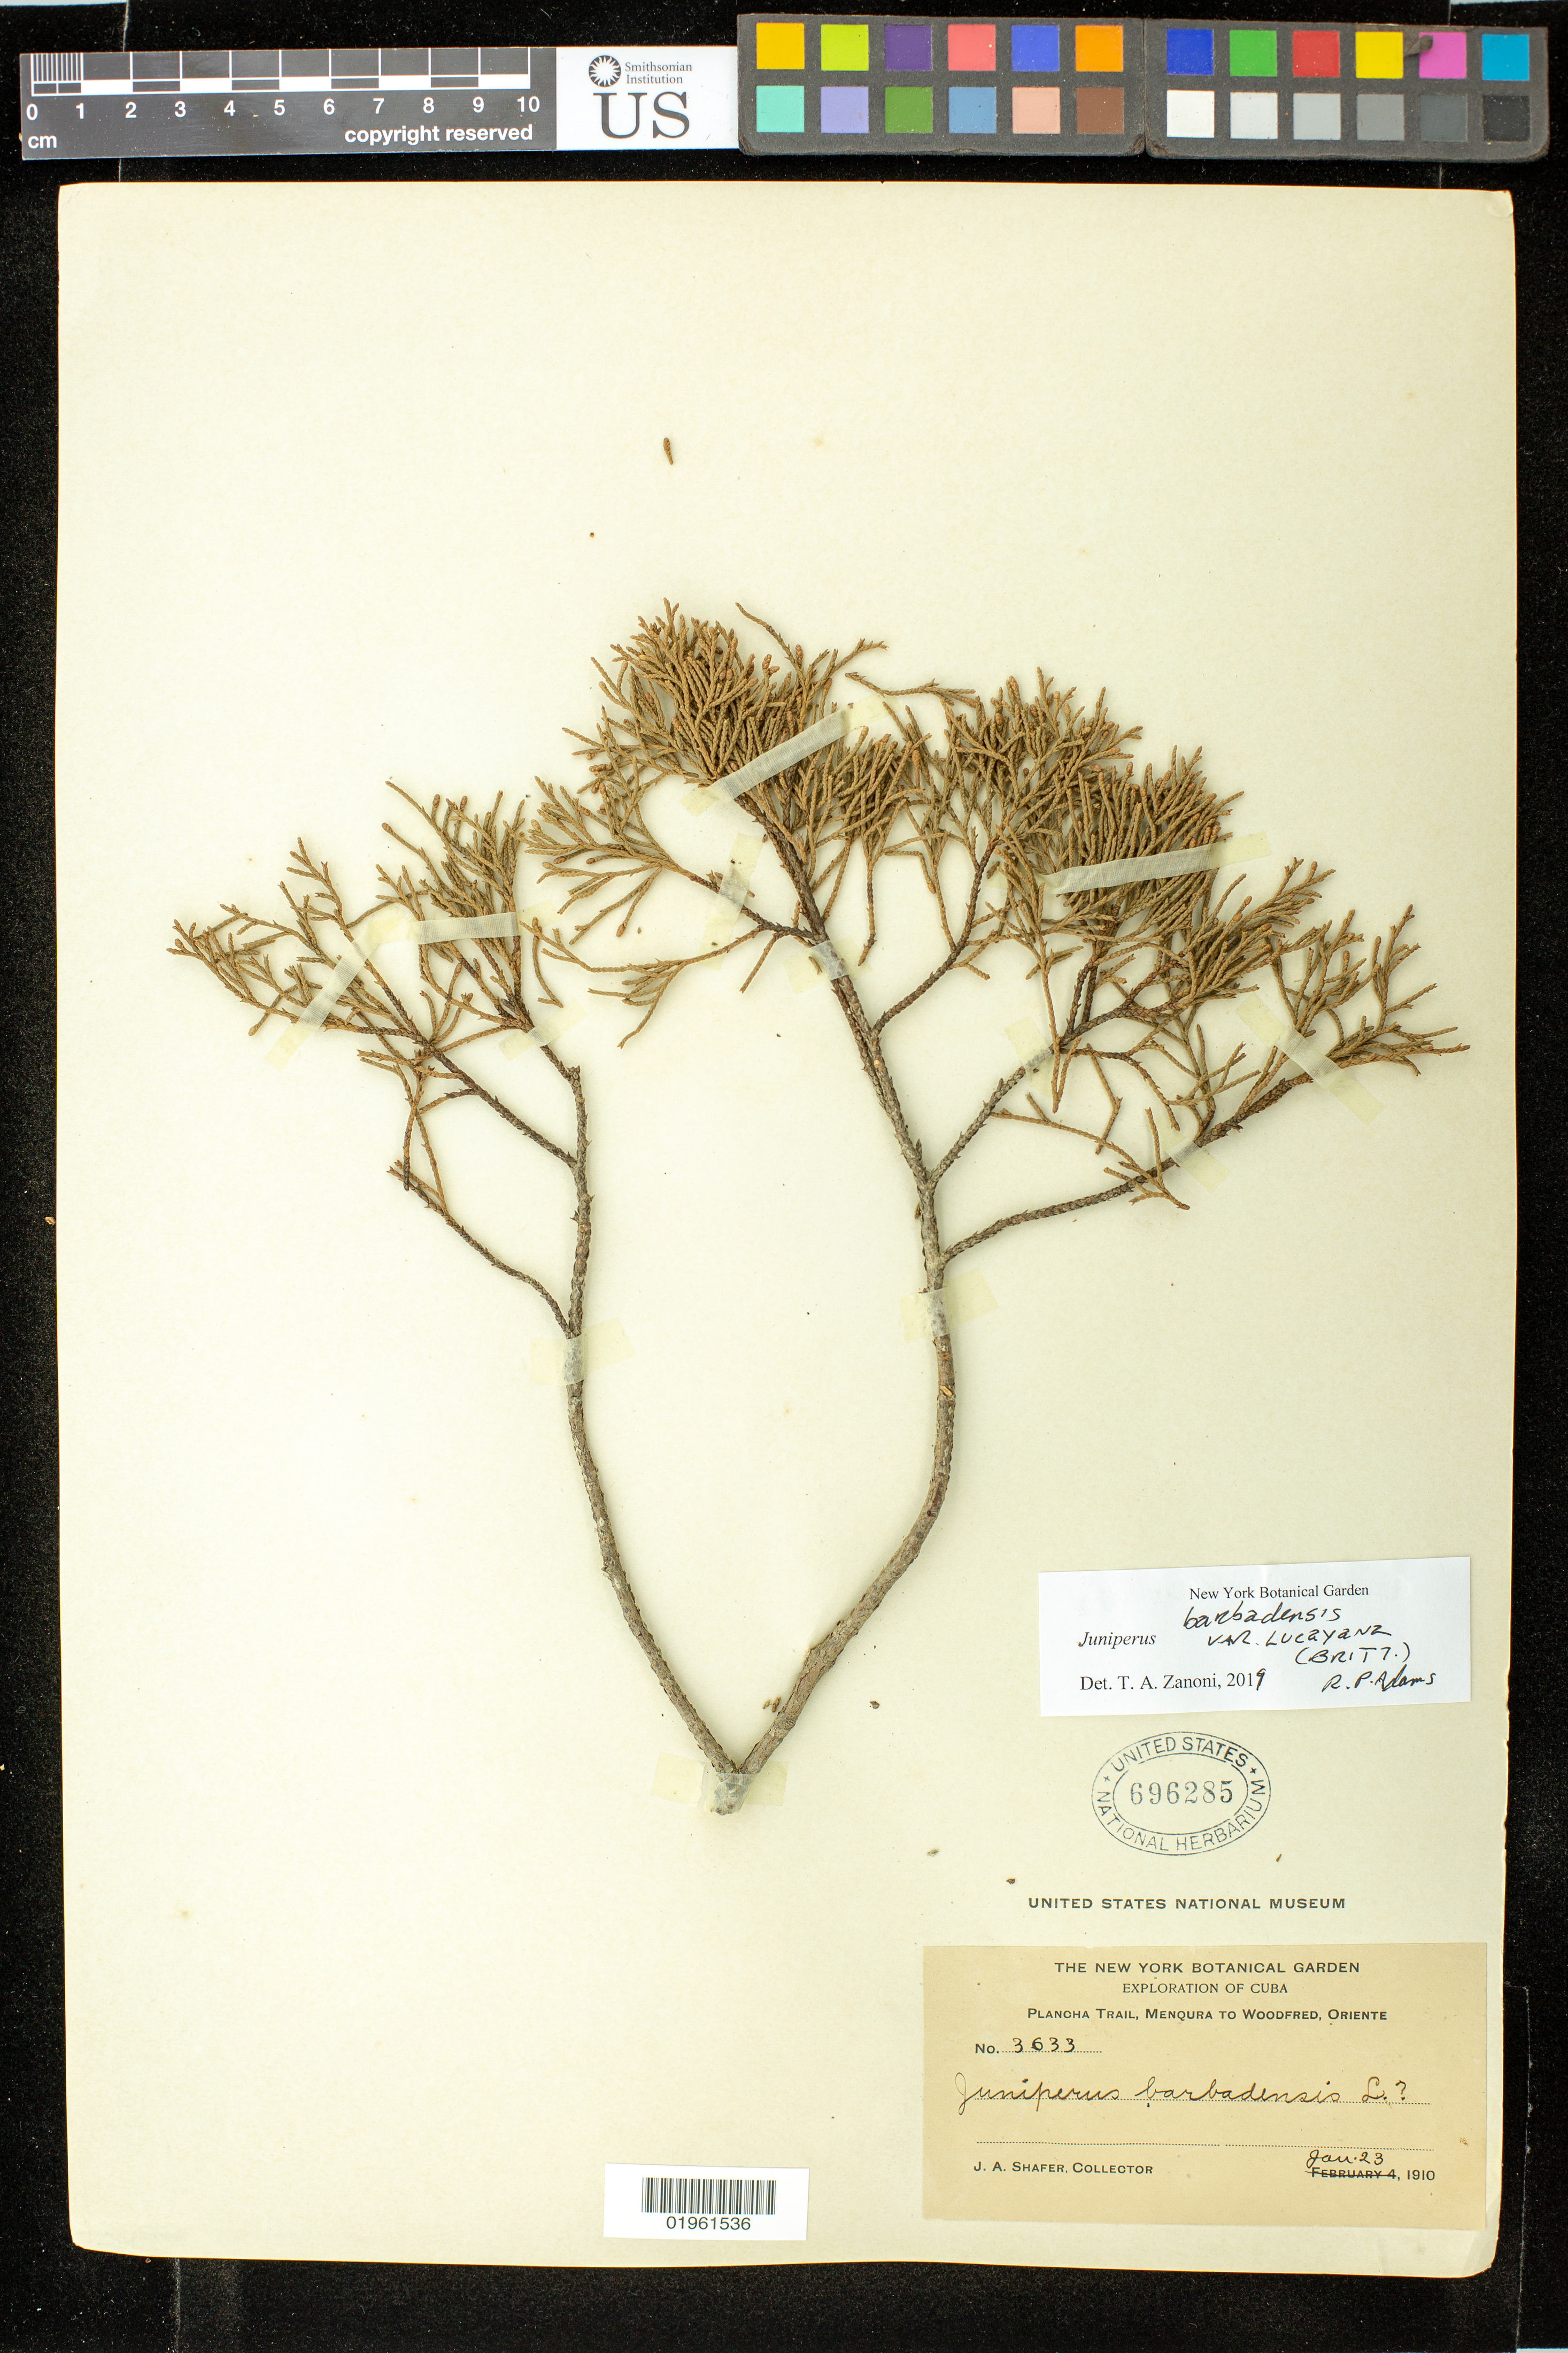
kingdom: Plantae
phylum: Tracheophyta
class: Pinopsida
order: Pinales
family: Cupressaceae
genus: Juniperus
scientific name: Juniperus barbadensis var. lucayana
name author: (Britton) R.P. Adams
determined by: Zanoni, T. A., (NY), New York Botanical Garden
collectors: J. A. Shafer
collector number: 3633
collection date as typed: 23 Jan 1910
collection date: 1910-01-23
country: Cuba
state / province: Oriente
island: Cuba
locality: Plancha Trail, Menquera to Woodfred, Orinente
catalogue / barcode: US 696285